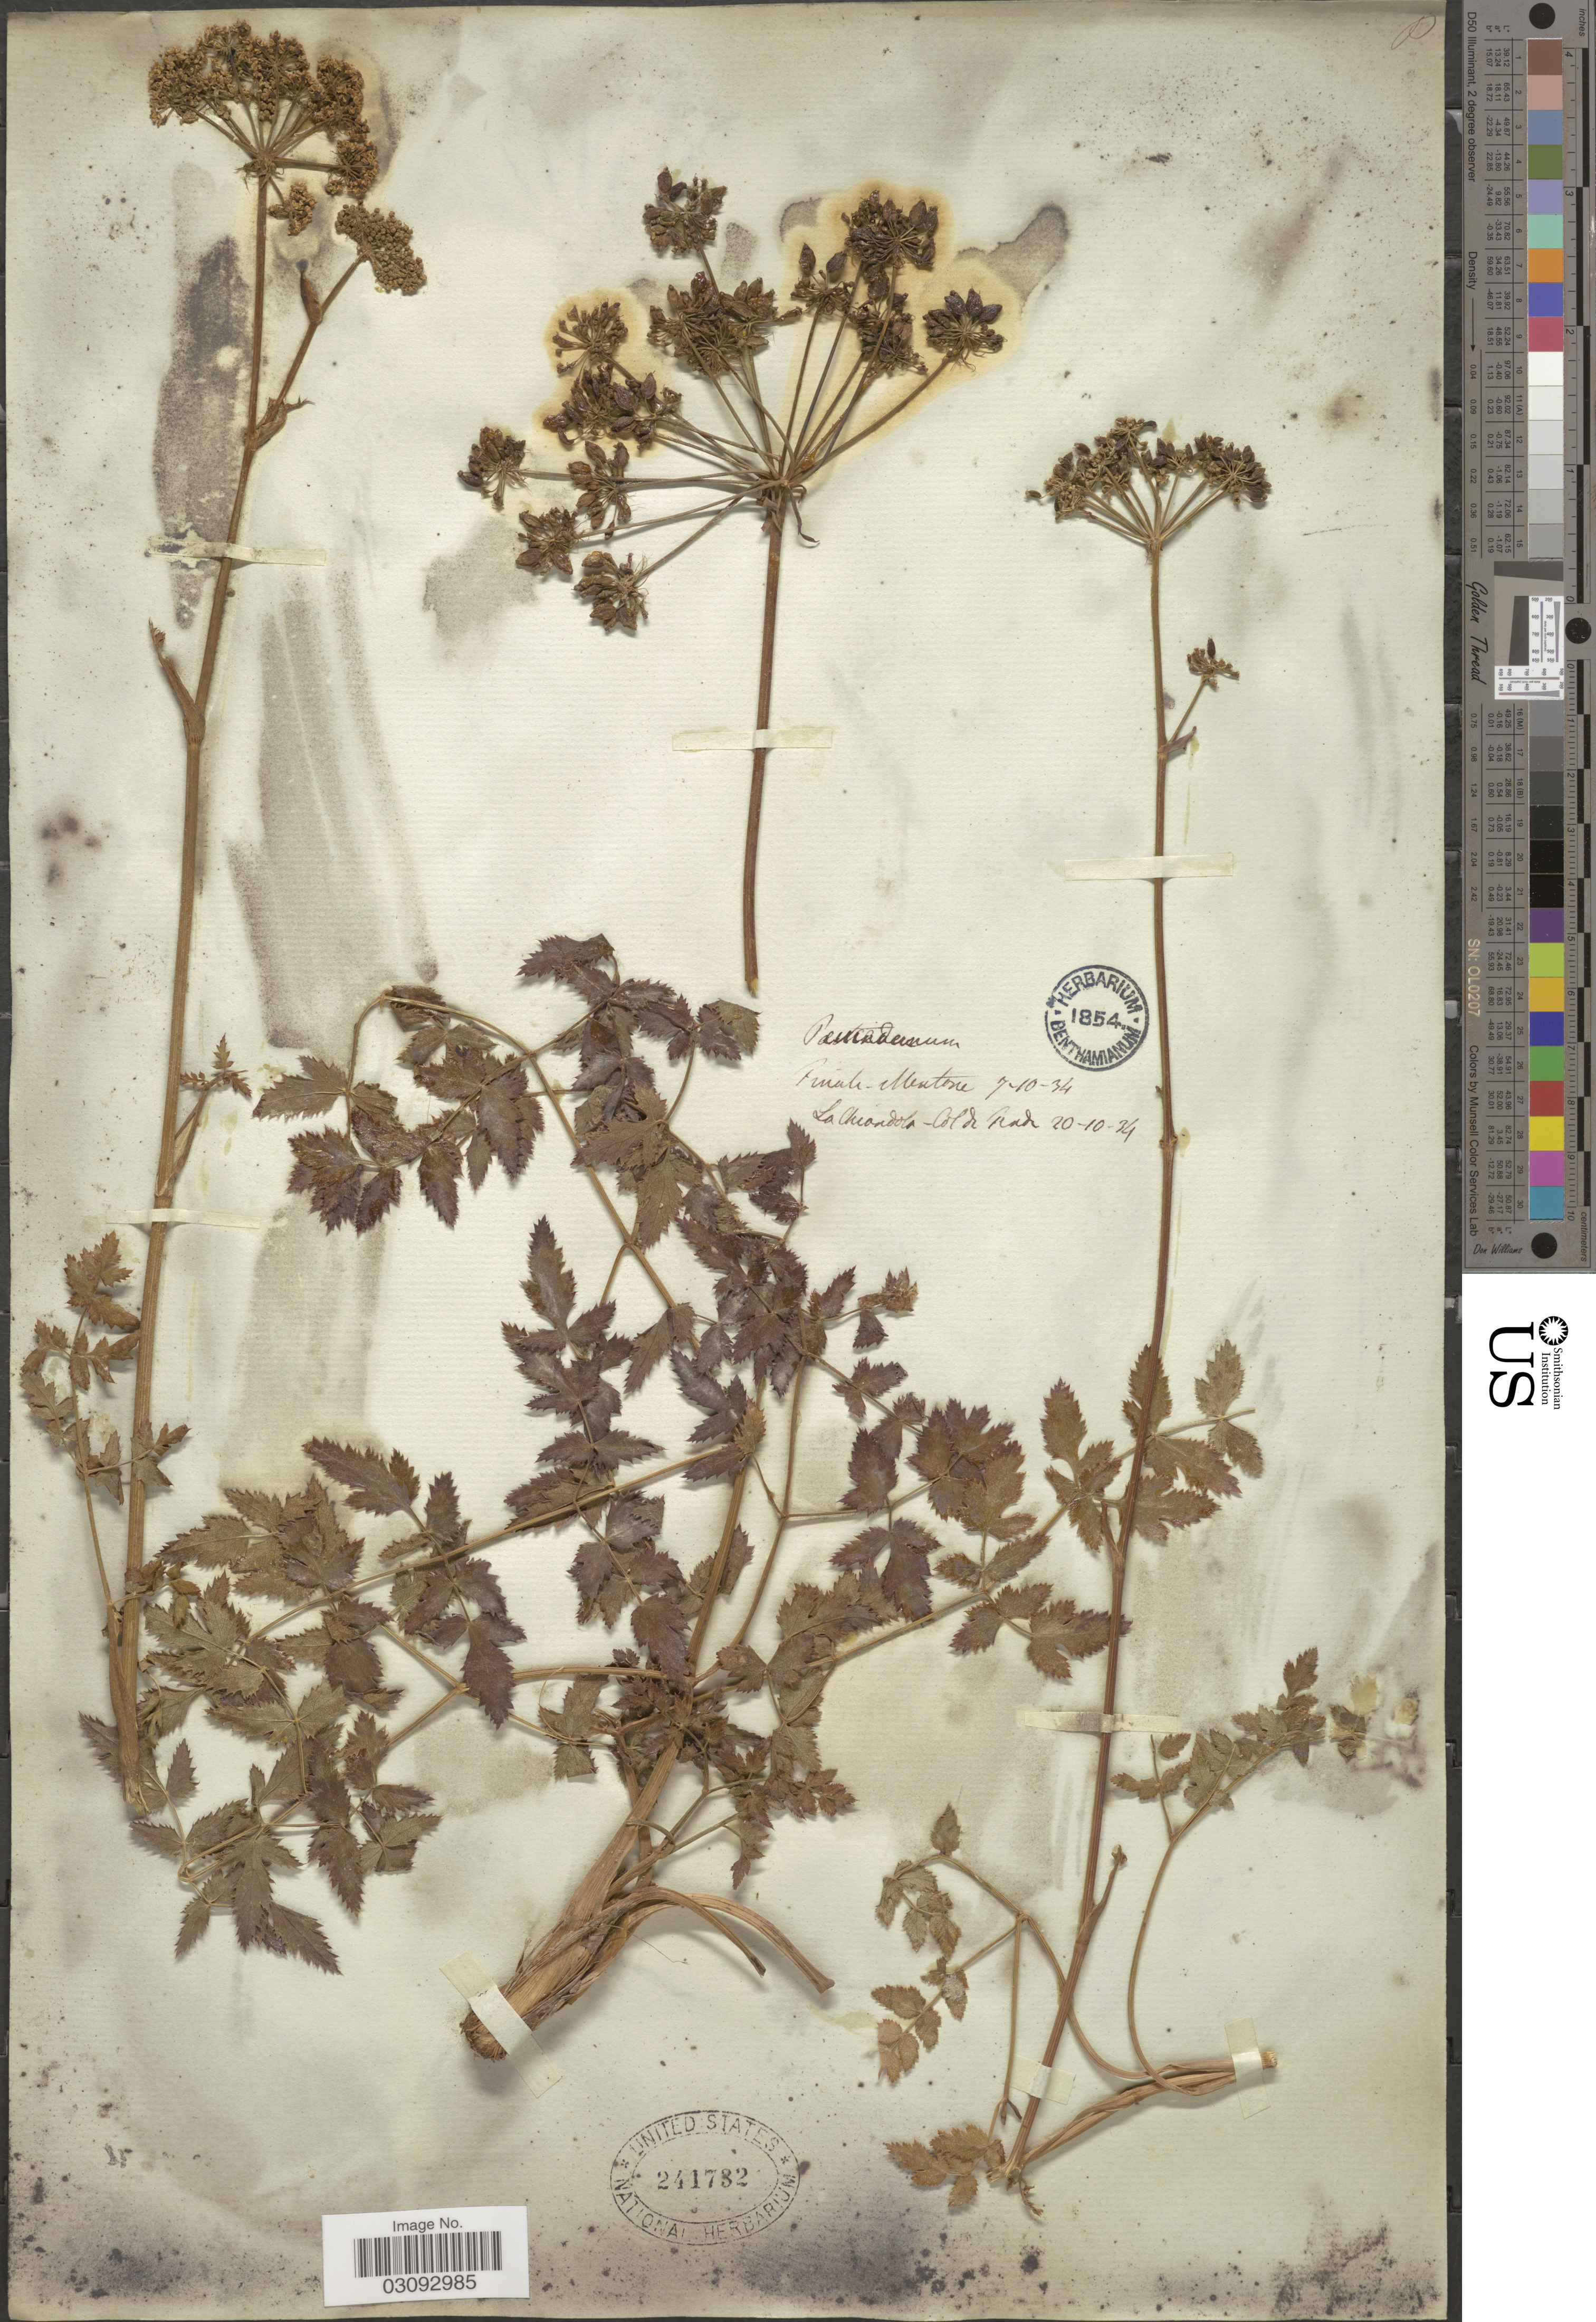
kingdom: Plantae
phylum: Tracheophyta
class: Magnoliopsida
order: Apiales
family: Apiaceae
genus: Peucedanum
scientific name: Peucedanum sp.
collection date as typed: Transcribed d/m/y: 7/10/34 to 20/10/34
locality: La Chiondola, Cold [interpreted] Tind [interpreted].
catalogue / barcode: US 241732